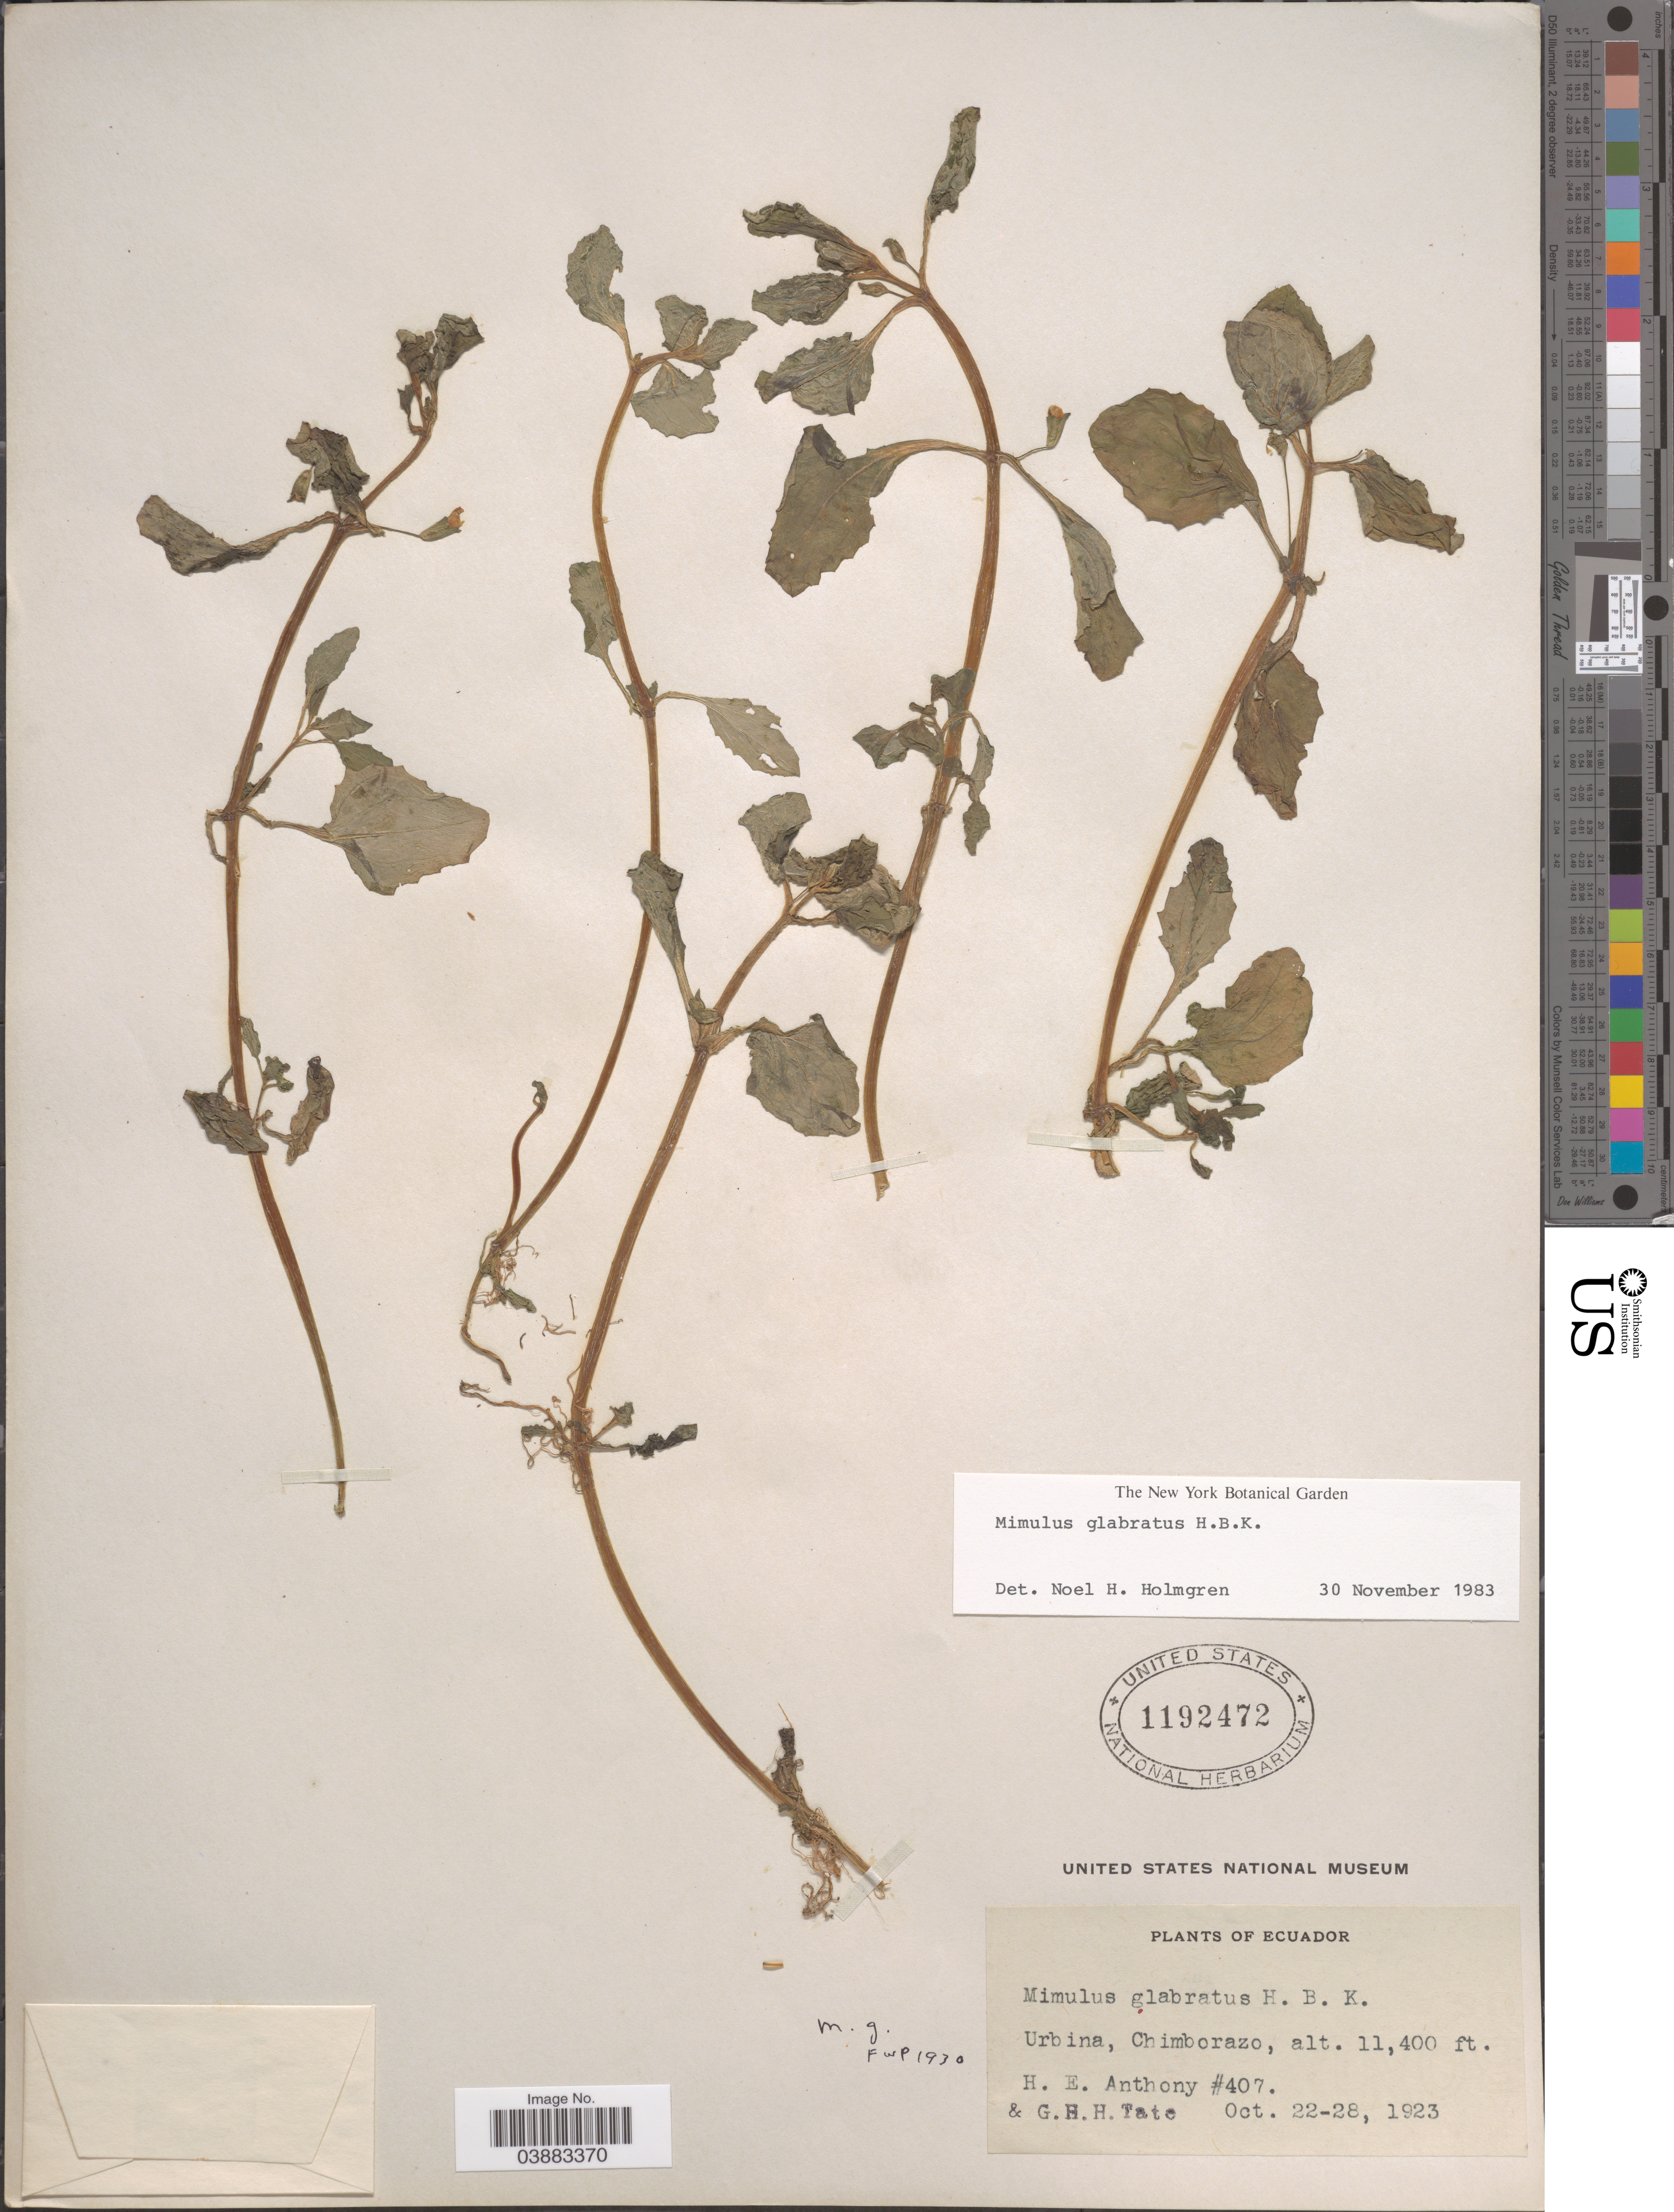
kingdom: Plantae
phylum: Tracheophyta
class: Magnoliopsida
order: Lamiales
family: Phrymaceae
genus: Mimulus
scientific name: Mimulus glabratus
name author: Kunth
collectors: H. E. Anthony & G. H. H.Tate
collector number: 407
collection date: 1923-10-22/1923-10-28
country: Ecuador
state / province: Chimborazo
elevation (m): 3475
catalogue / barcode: US 1192472